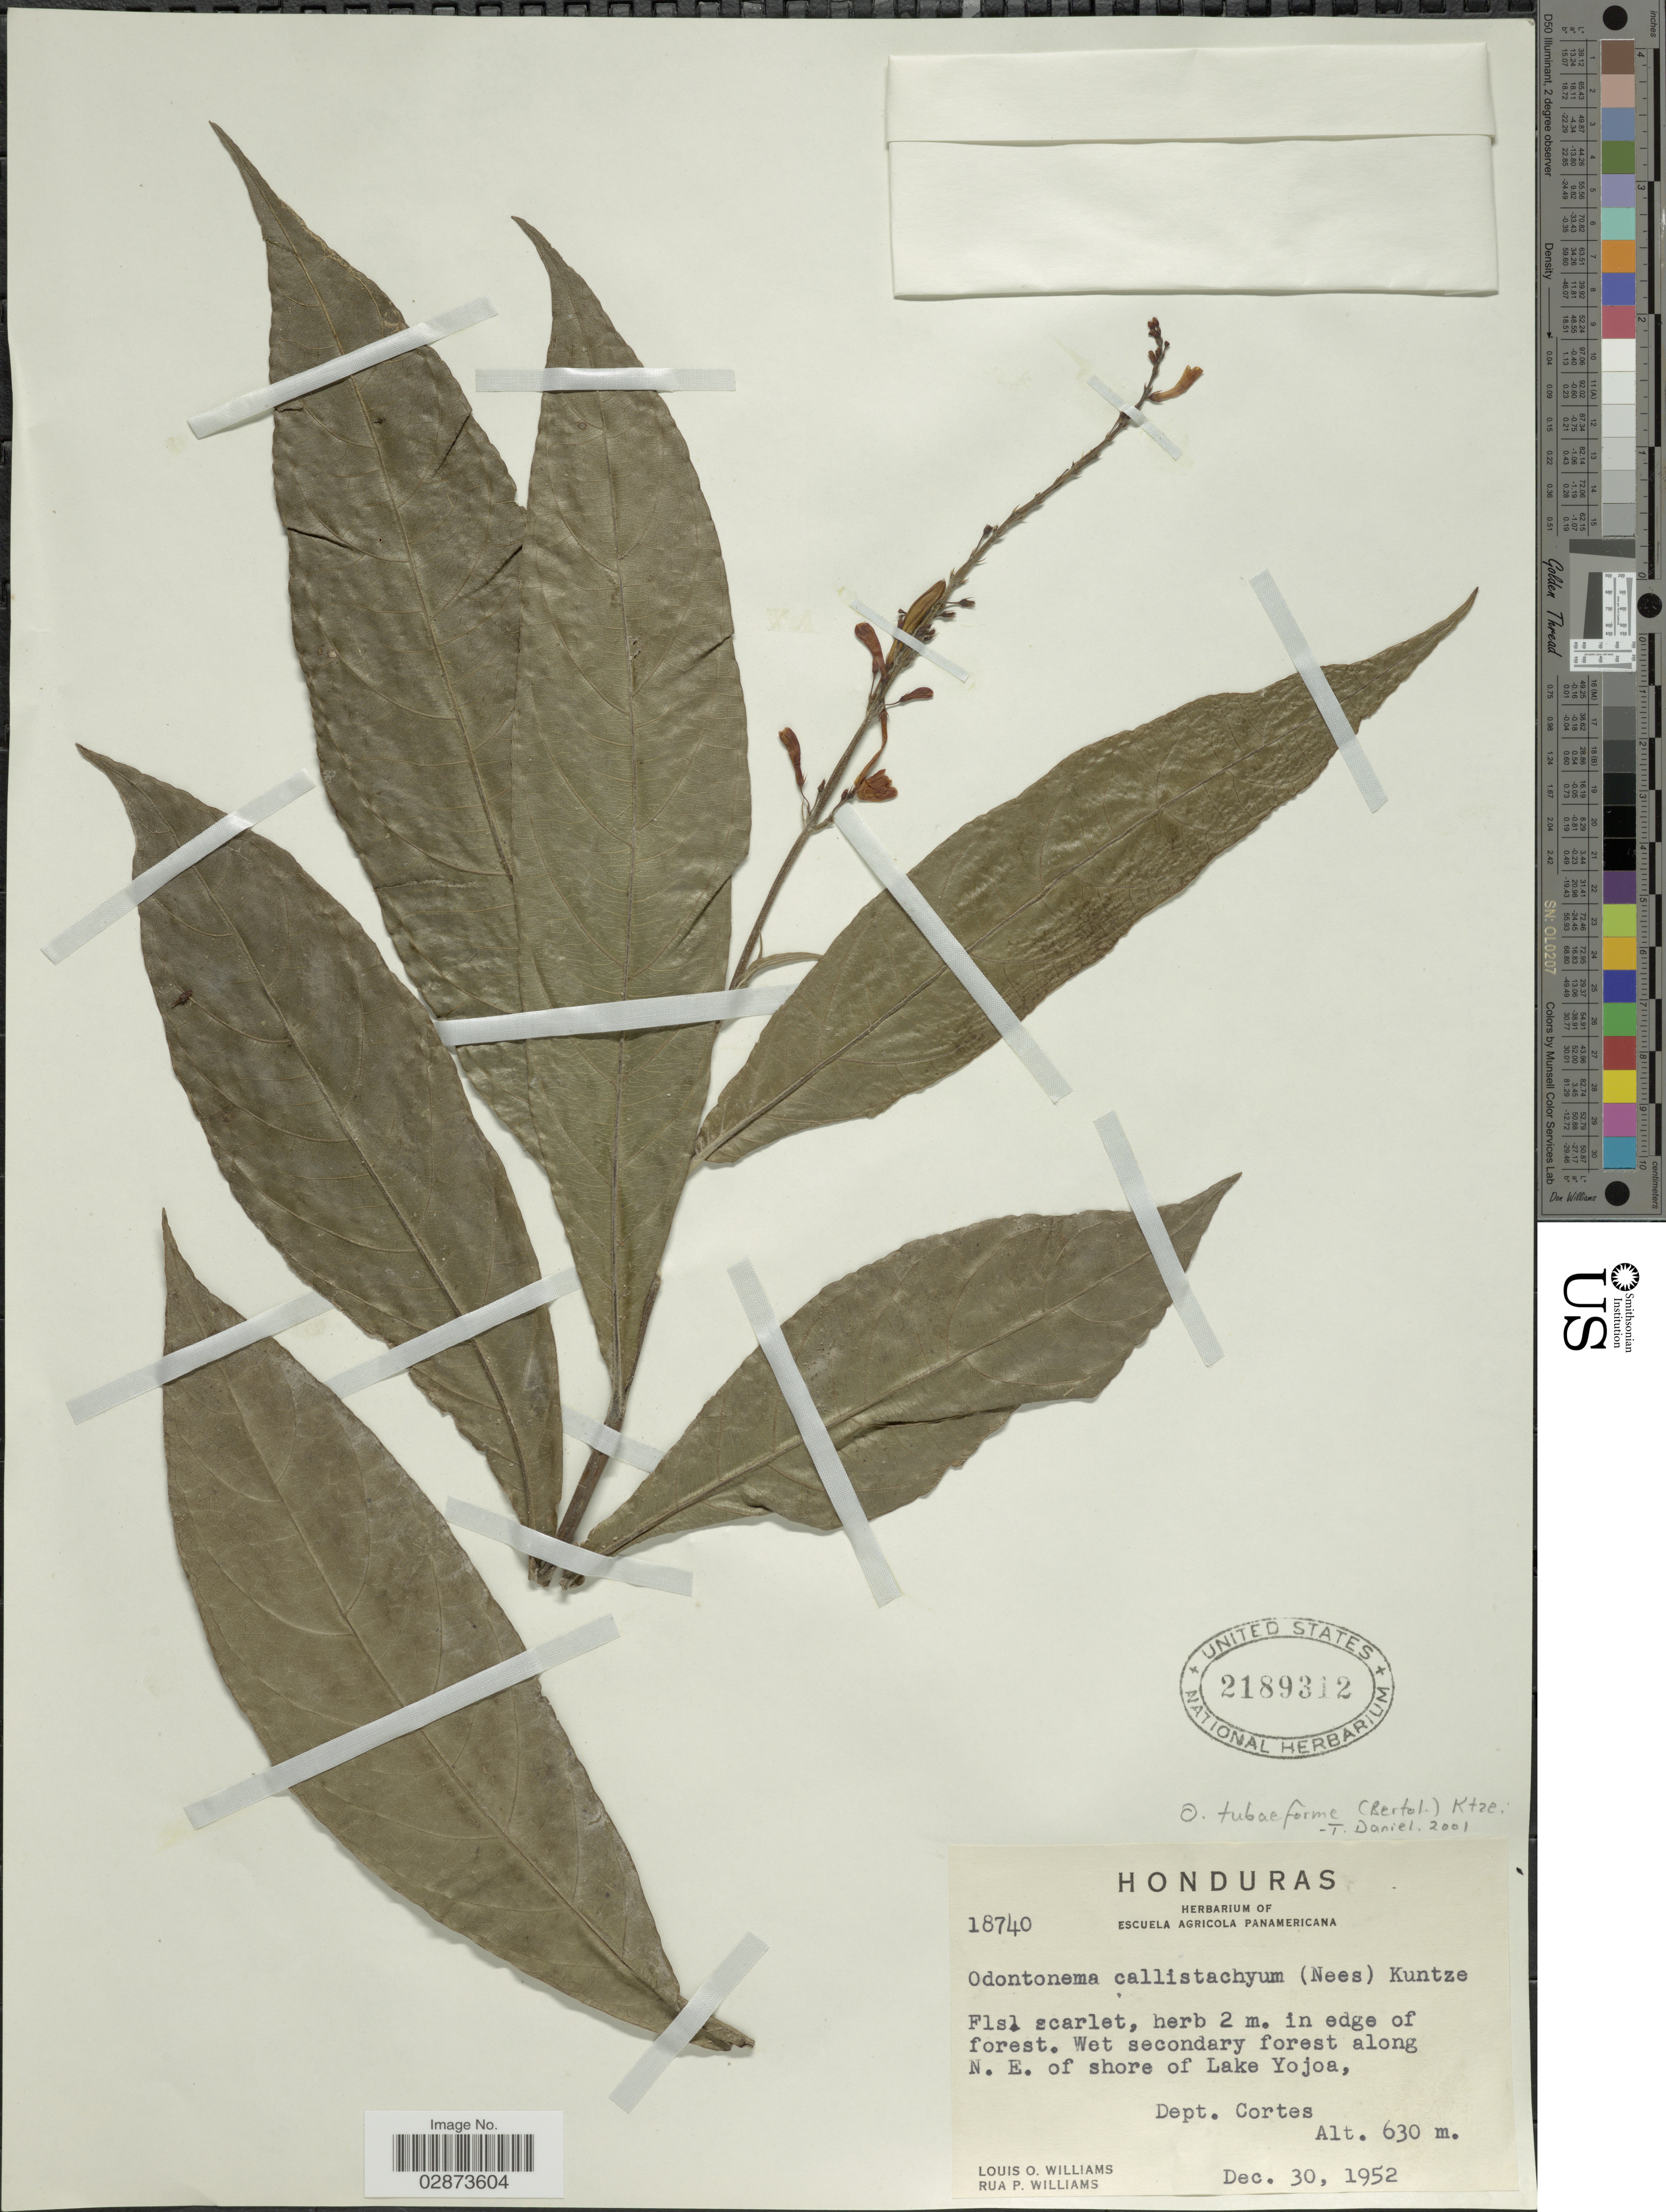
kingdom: Plantae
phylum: Tracheophyta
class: Magnoliopsida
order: Lamiales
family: Acanthaceae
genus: Odontonema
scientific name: Odontonema tubaeforme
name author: (Bertol.) Kuntze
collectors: L. O. Williams & R. P. Williams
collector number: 18740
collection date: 1952-12-30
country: Honduras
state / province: Cortés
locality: Wet secondary forest along N.E. of shore of Lake Yojoa, Dept. Cortes.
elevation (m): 630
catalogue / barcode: US 2189312